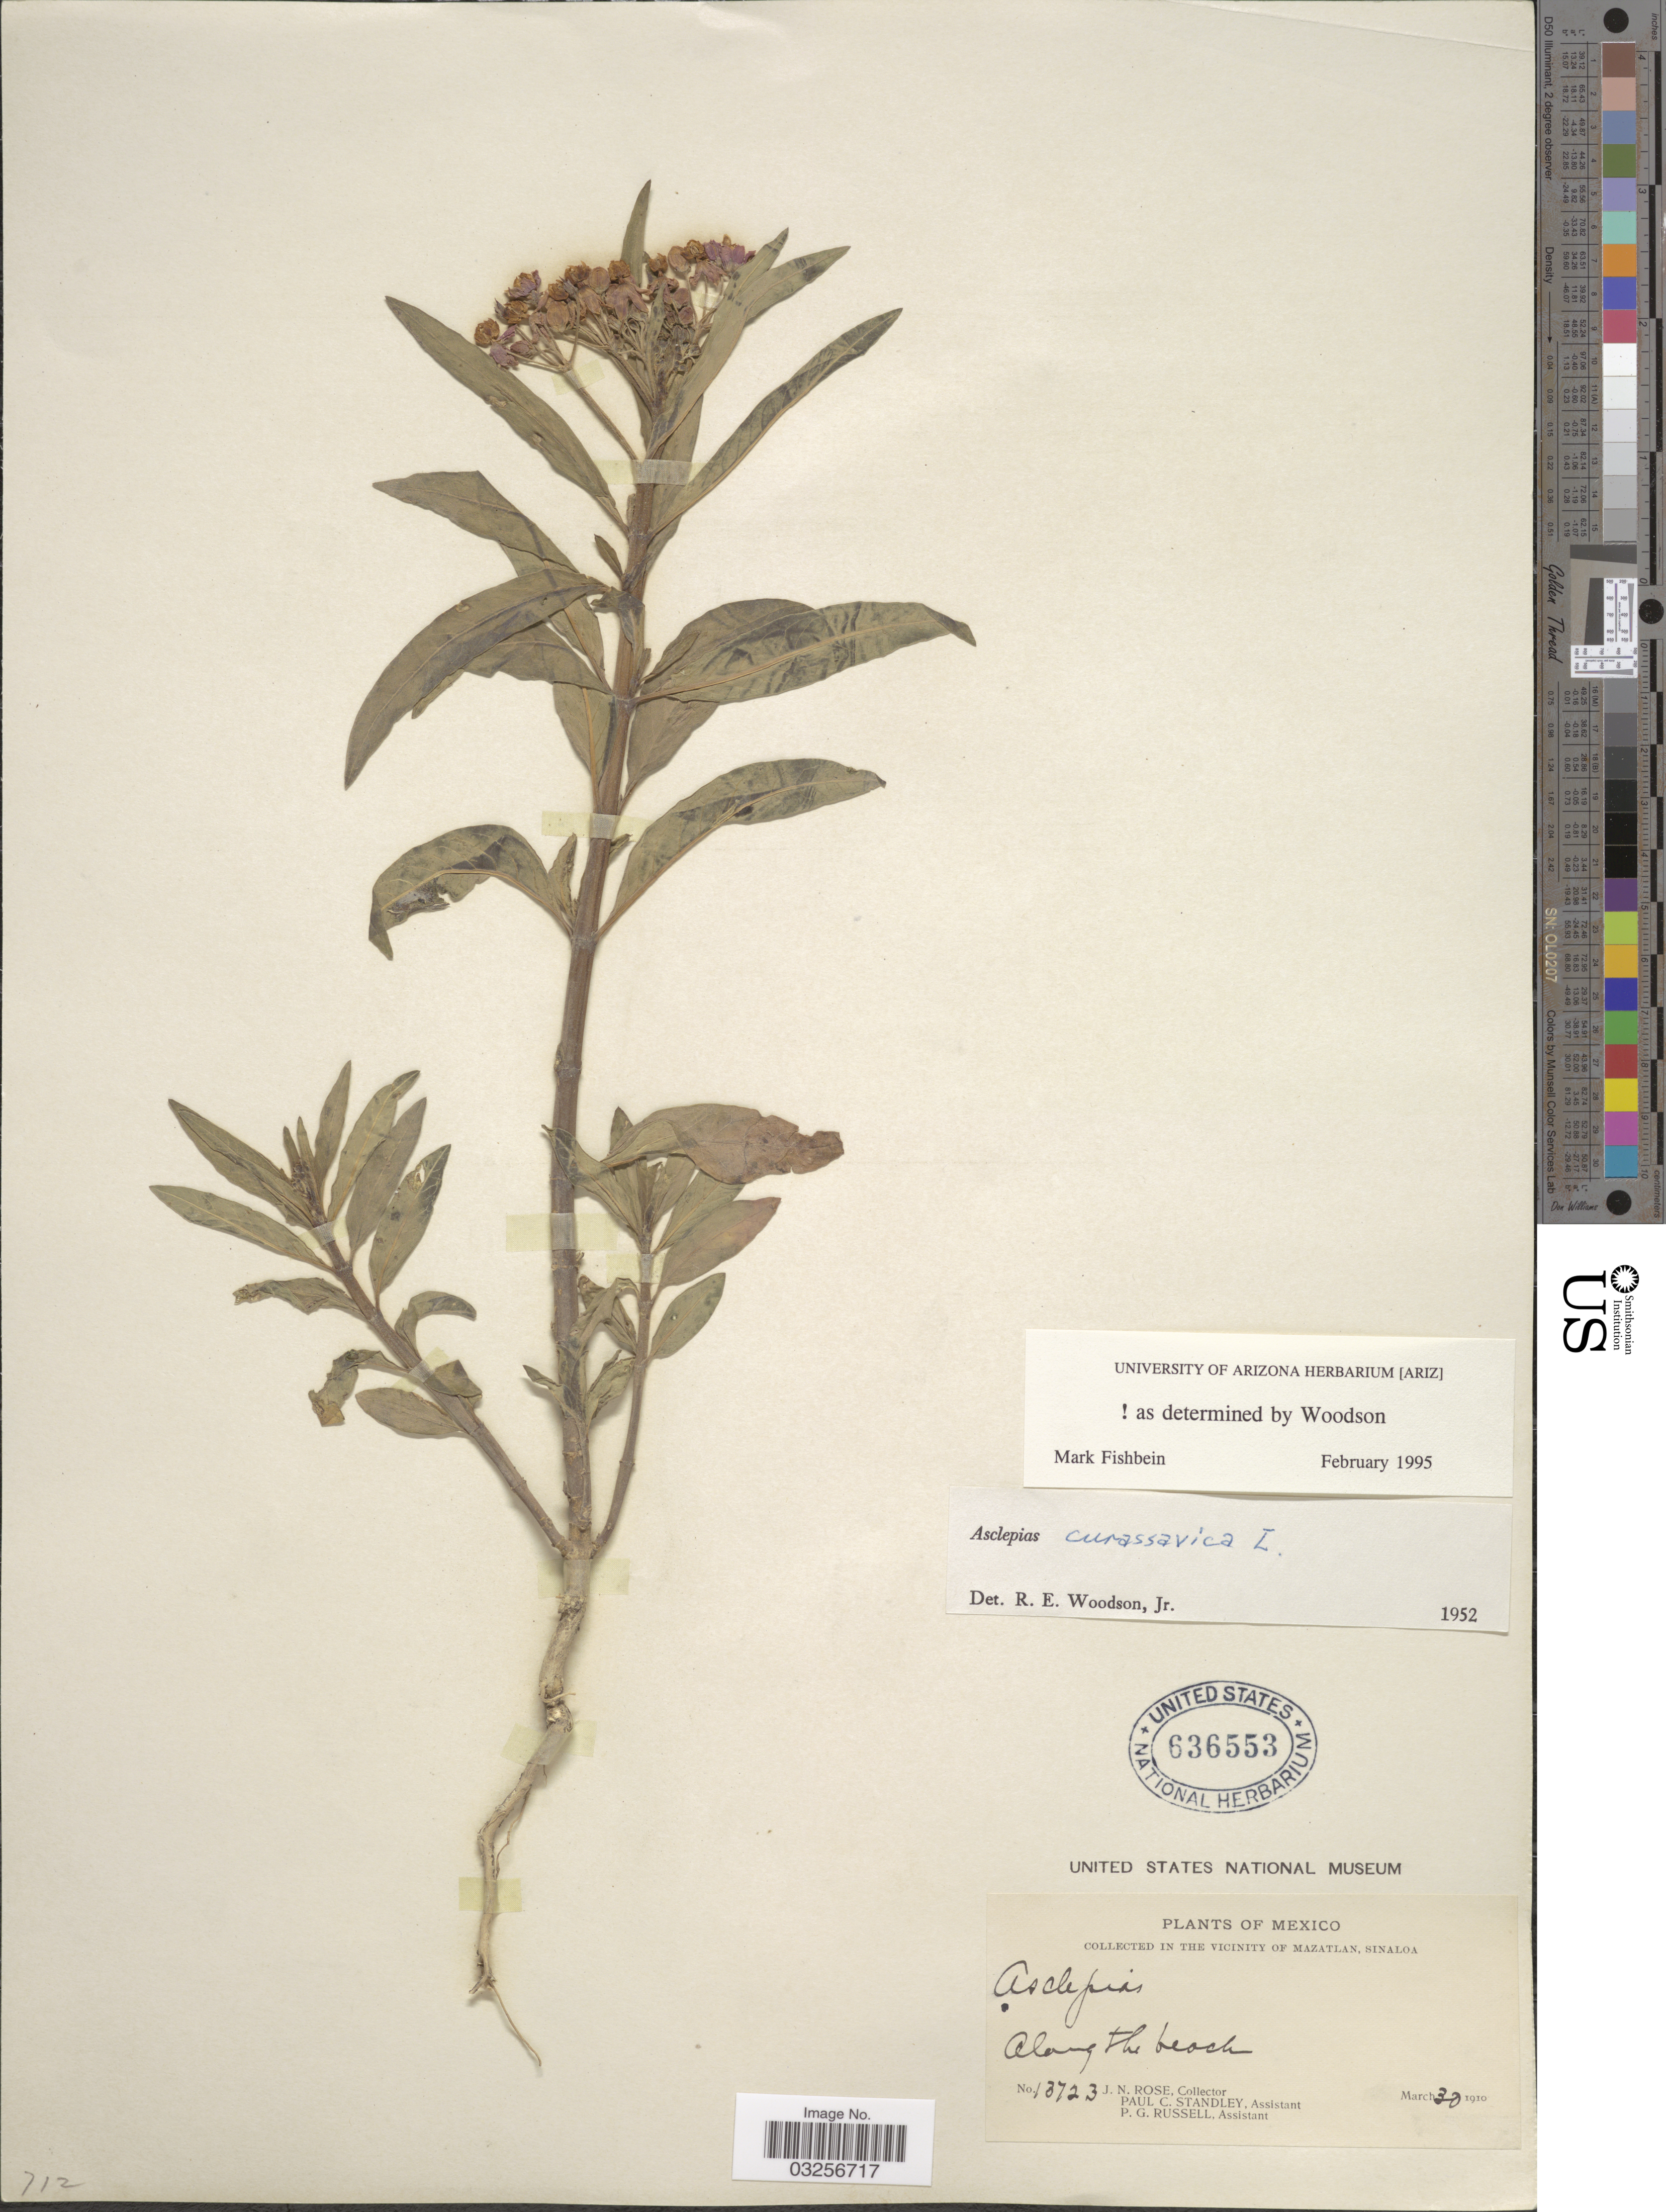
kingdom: Plantae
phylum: Tracheophyta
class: Magnoliopsida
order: Gentianales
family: Apocynaceae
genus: Asclepias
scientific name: Asclepias curassavica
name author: L.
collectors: J. N. Rose, P. C. Standley & P. G. Russell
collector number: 13723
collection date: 1910-03-30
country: Mexico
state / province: Sinaloa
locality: In the vicinity of Mazatlan, along the beach.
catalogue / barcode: US 636553